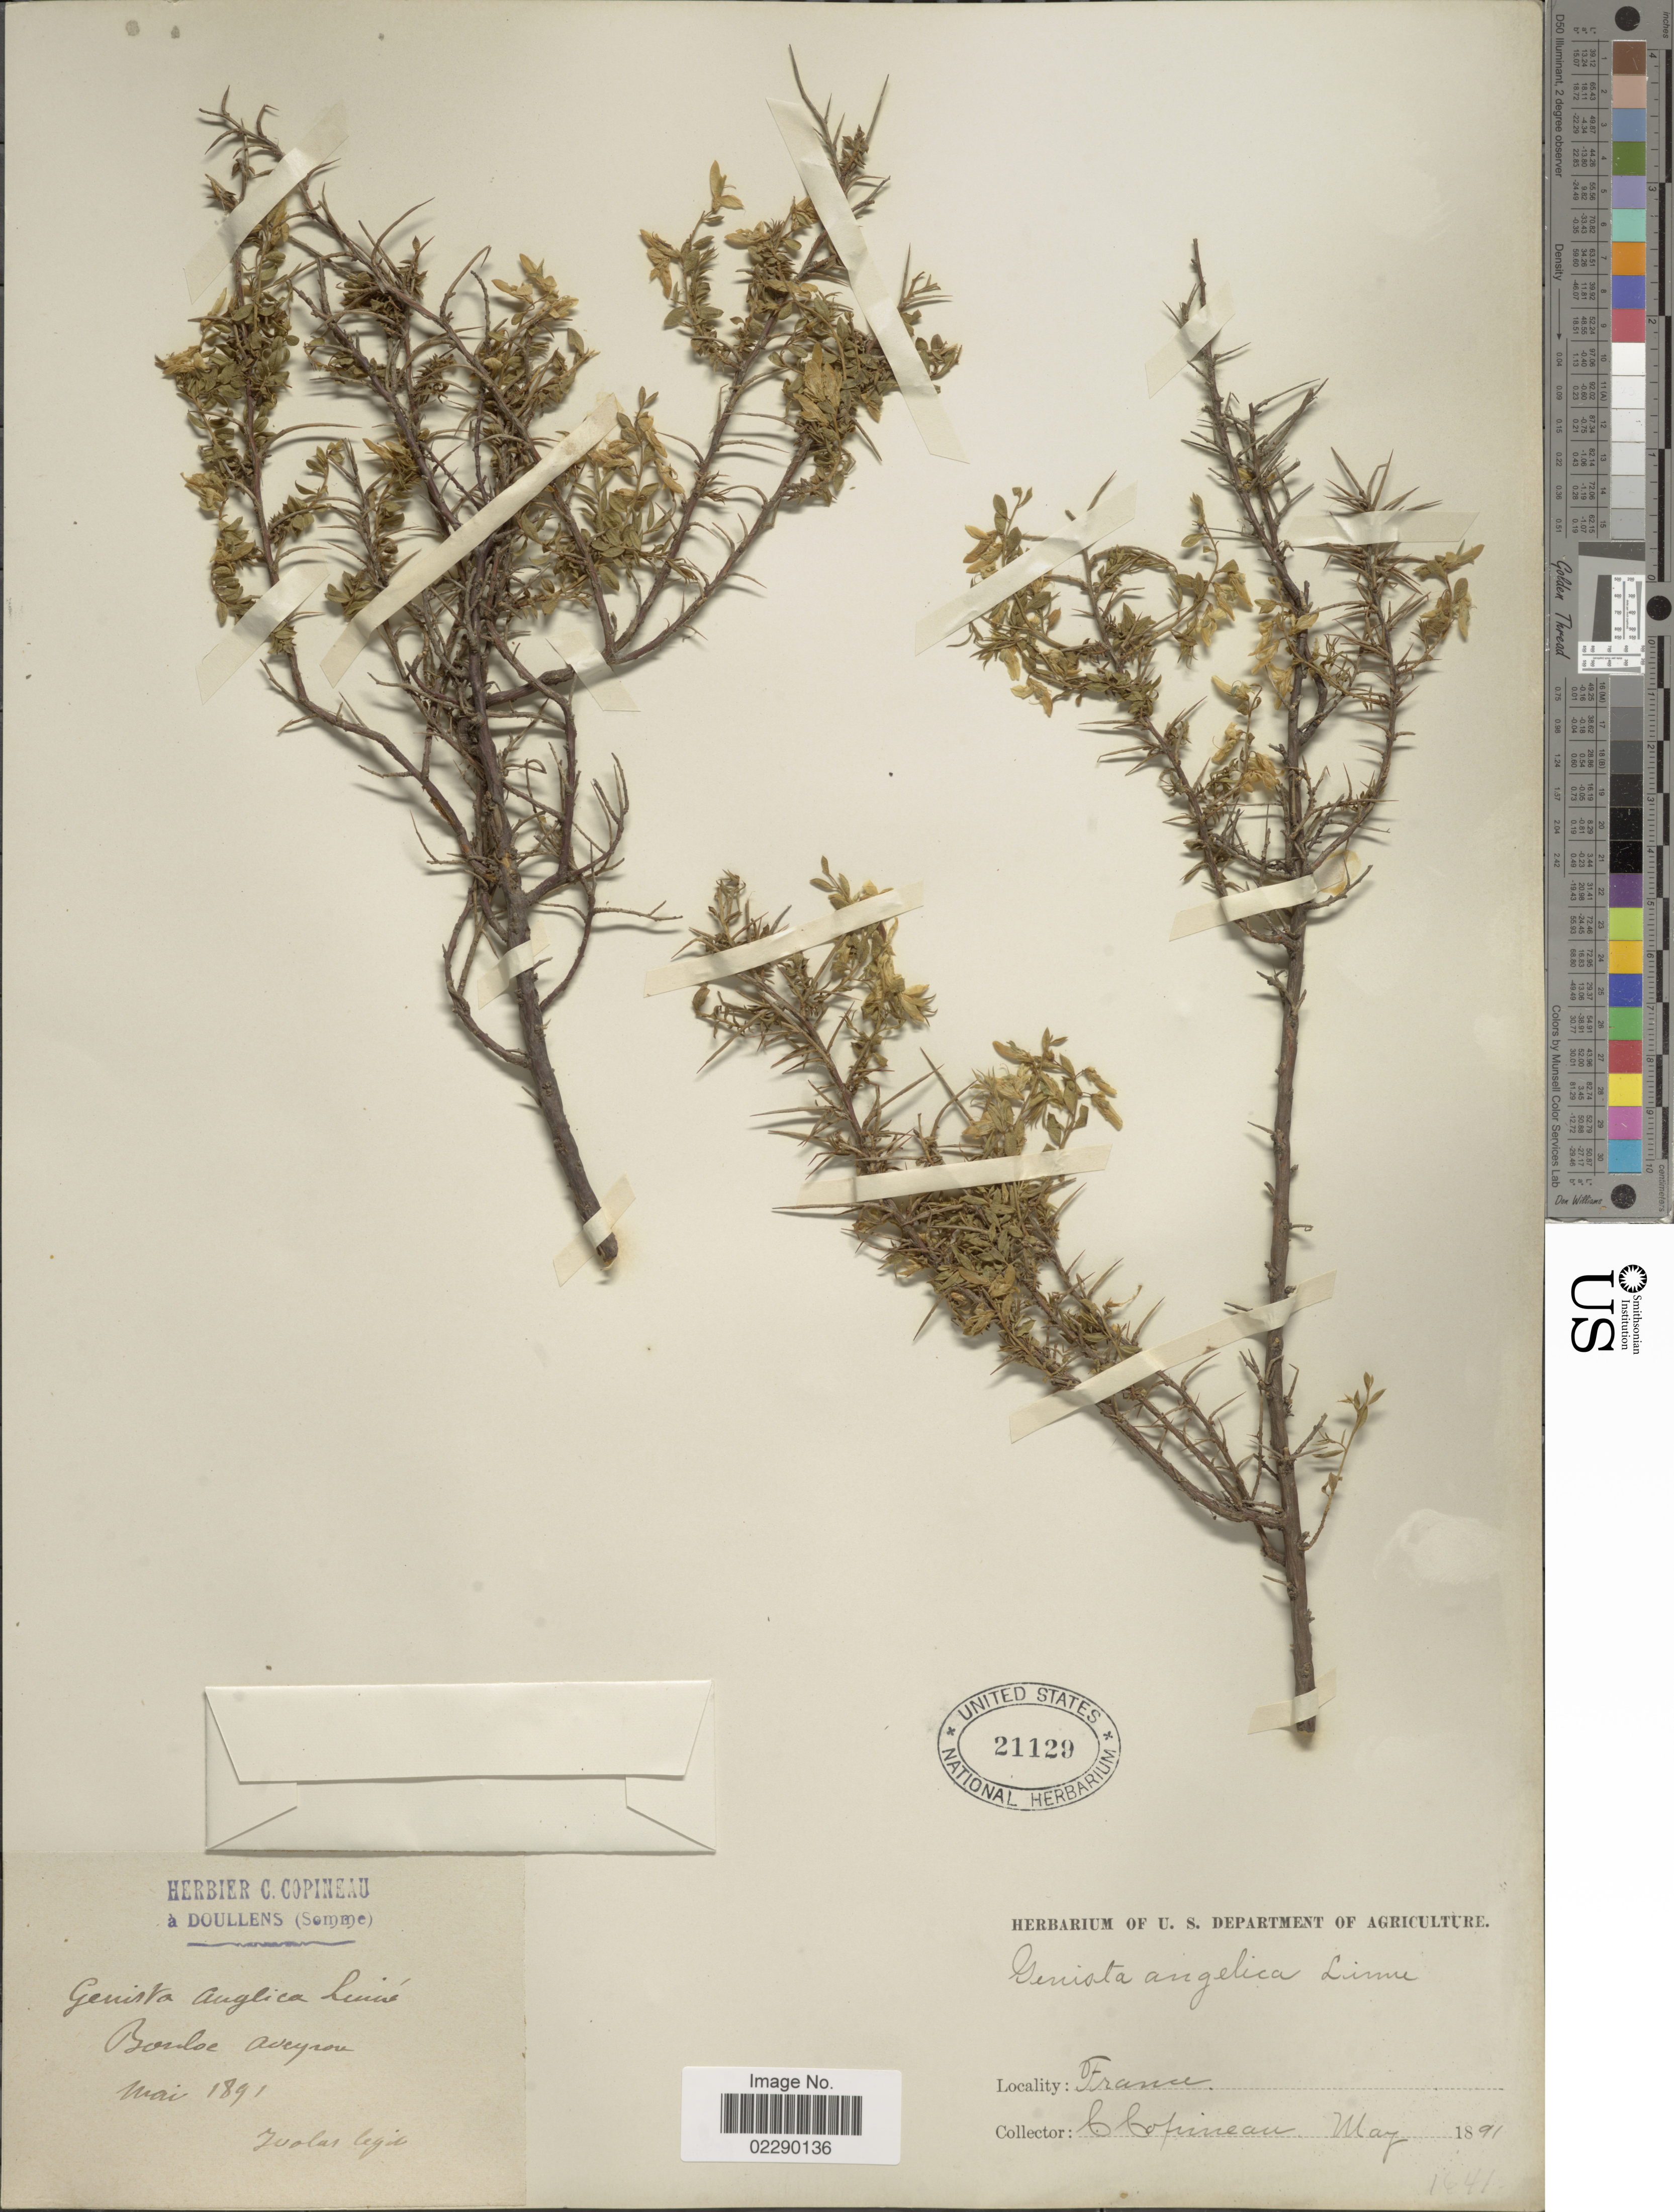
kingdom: Plantae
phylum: Tracheophyta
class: Magnoliopsida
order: Fabales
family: Fabaceae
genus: Genista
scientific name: Genista anglica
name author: L.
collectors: C. Copineau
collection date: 1891-05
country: France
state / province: Occitanie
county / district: Aveyron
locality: Bouloc, Aveyron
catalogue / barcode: US 21129